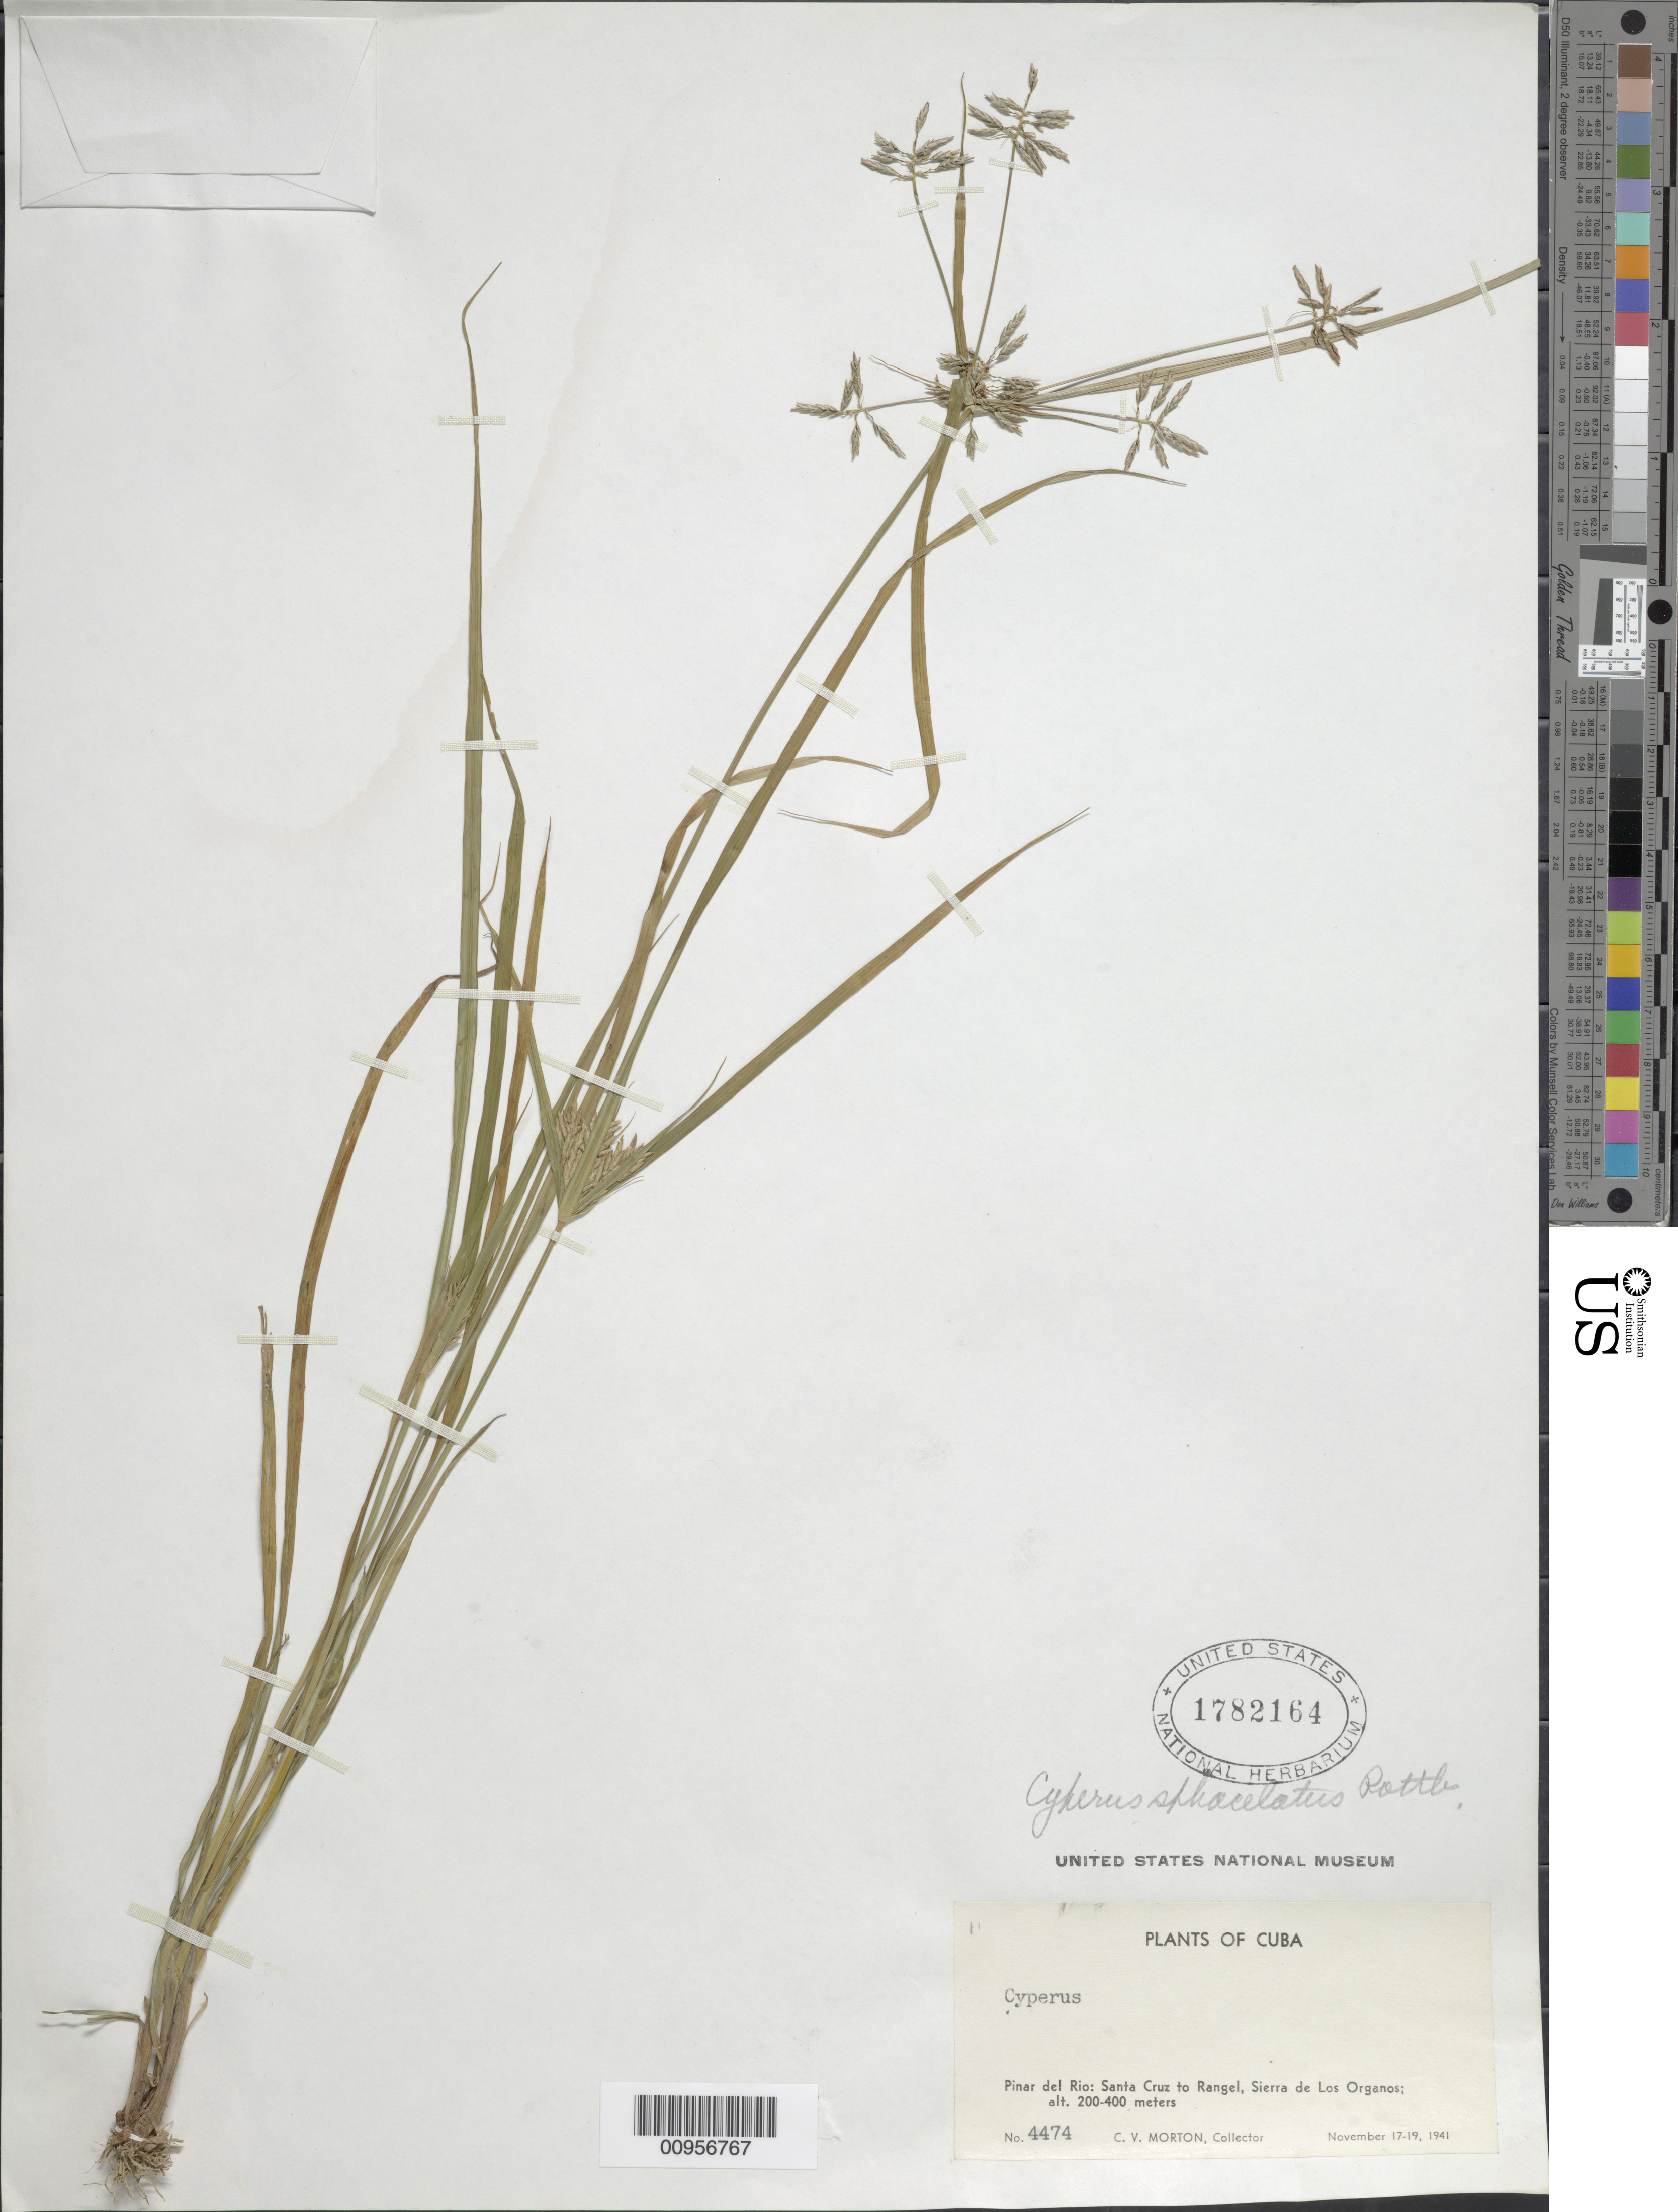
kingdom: Plantae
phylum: Tracheophyta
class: Liliopsida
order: Poales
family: Cyperaceae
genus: Cyperus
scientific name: Cyperus sphacelatus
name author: Rottb.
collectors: C. V. Morton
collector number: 4474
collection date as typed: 17 Nov 1941 to 19 Nov 1941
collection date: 1941-11-17/1941-11-19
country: Cuba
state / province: Pinar del Rio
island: Cuba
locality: Santa Cruz to Rangel, Sierra de Los Organos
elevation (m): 200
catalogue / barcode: US 1782164